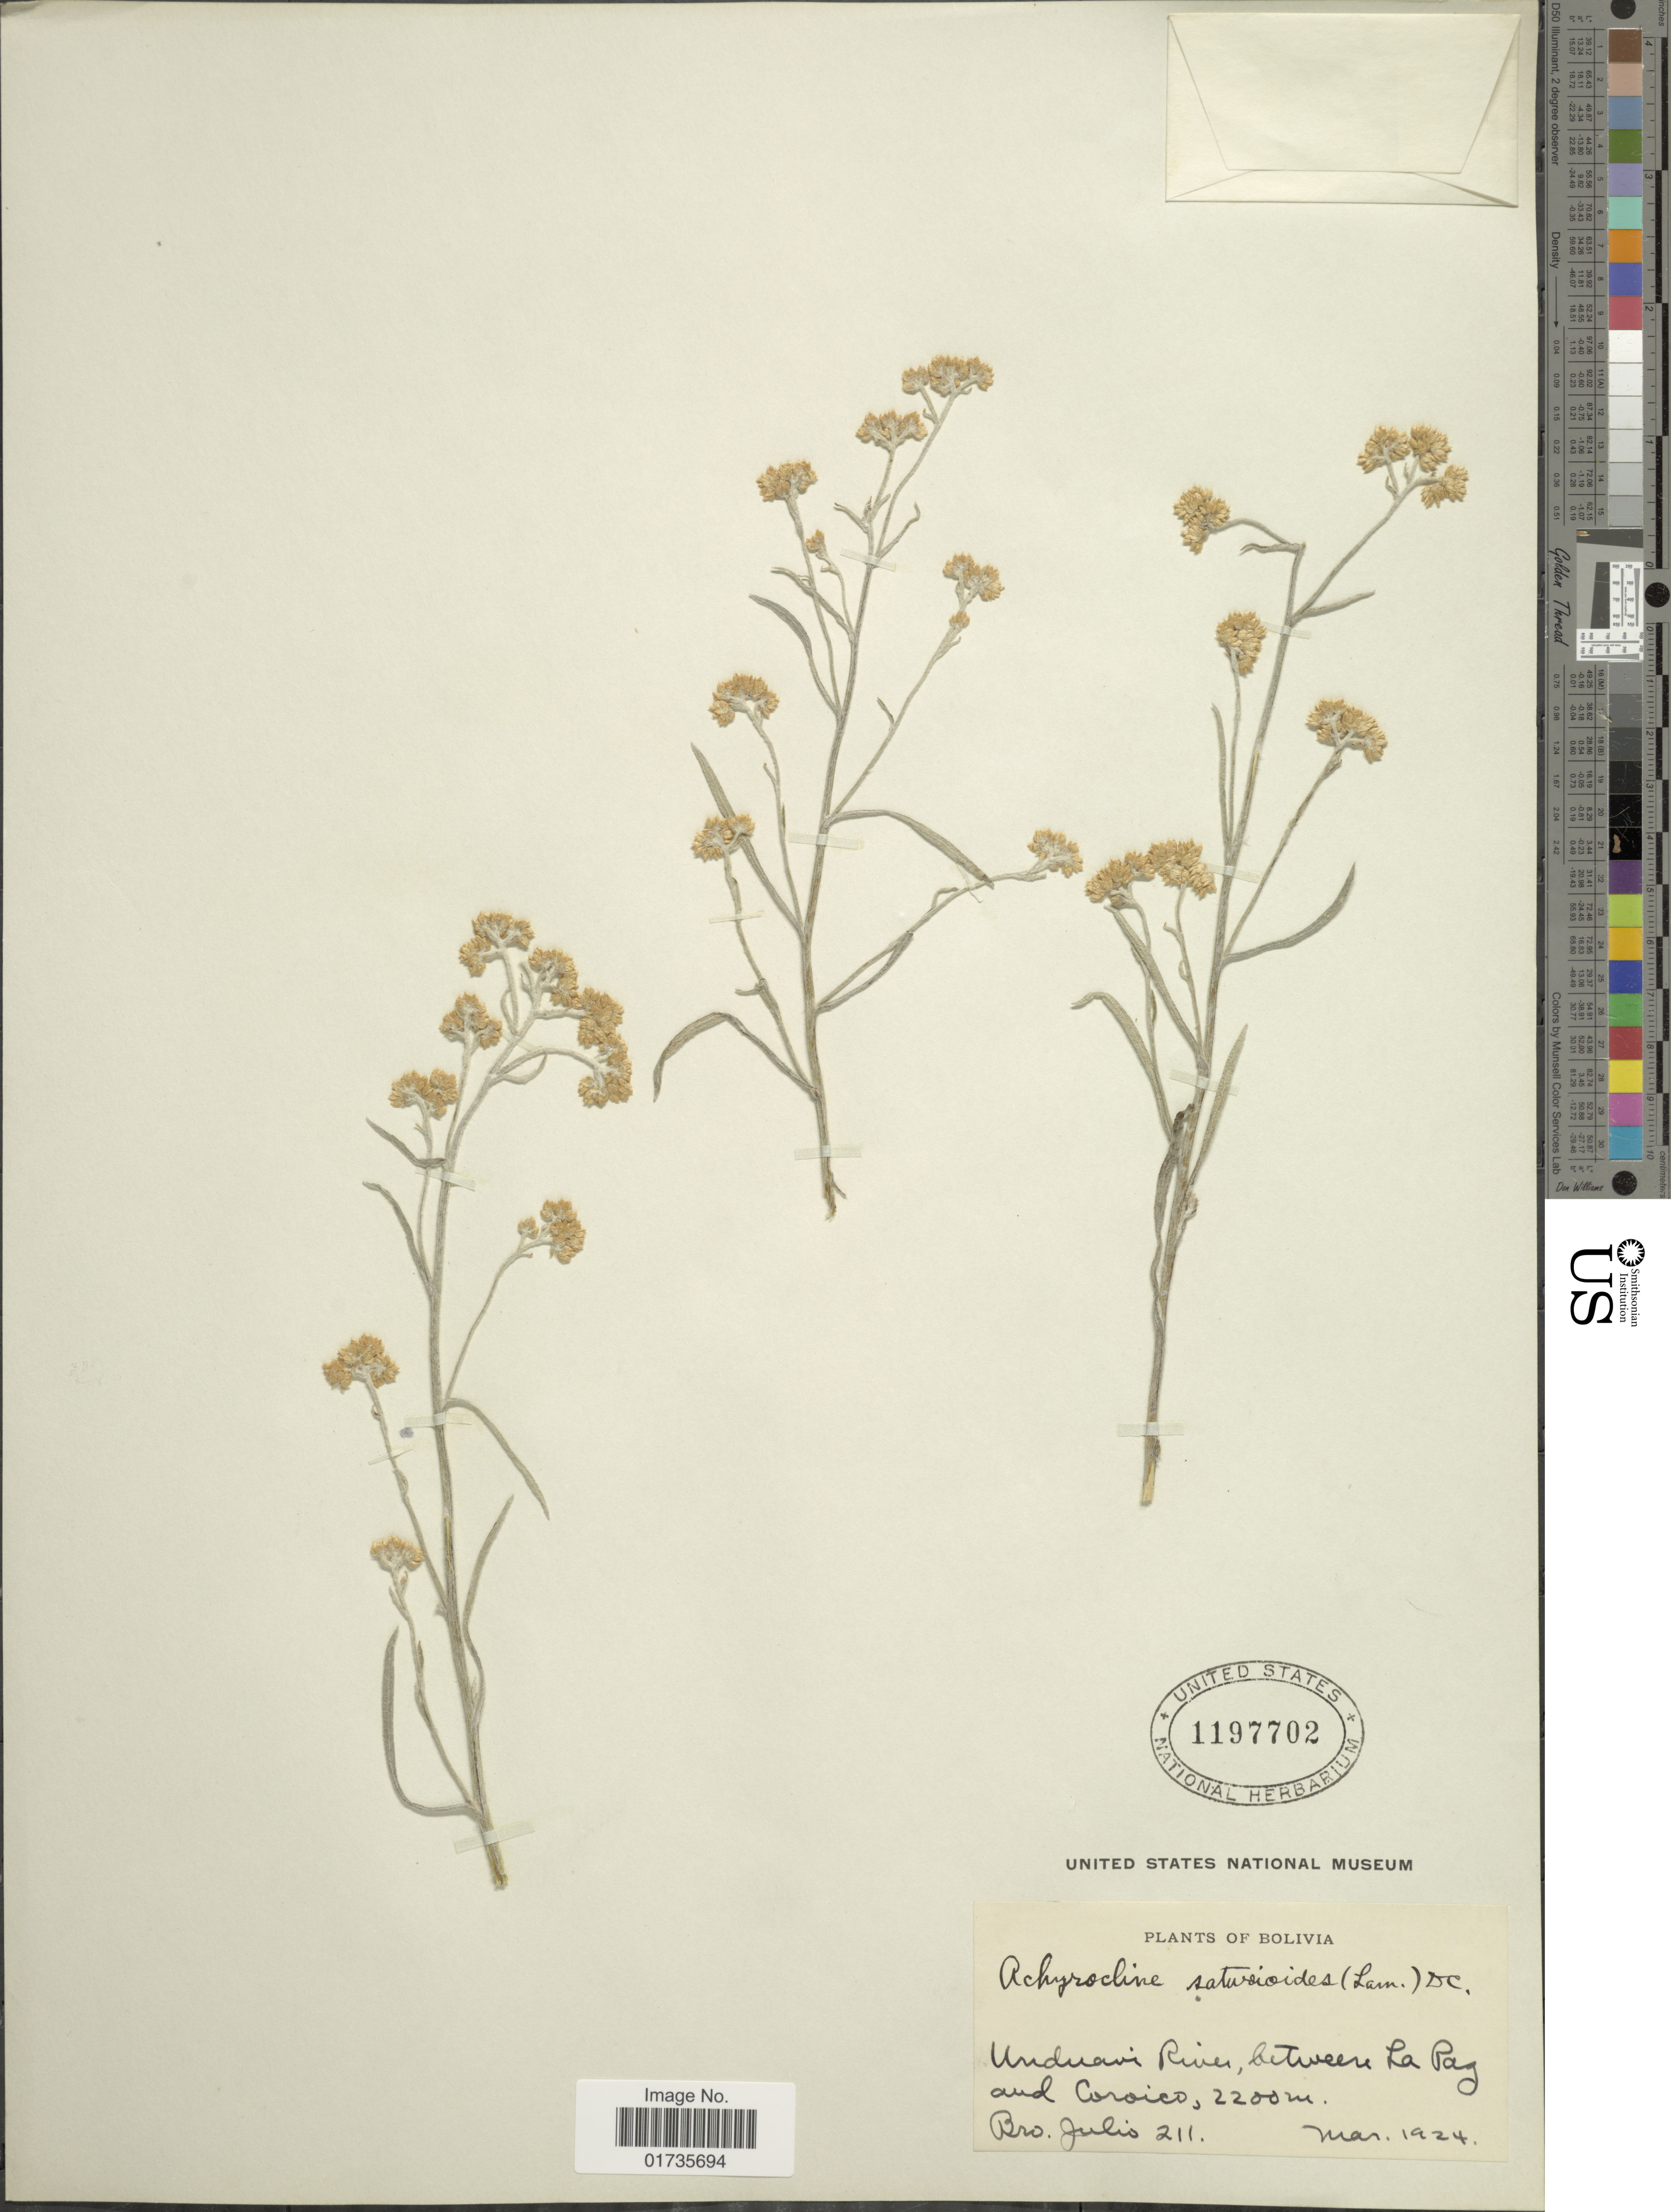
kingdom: Plantae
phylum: Tracheophyta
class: Magnoliopsida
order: Asterales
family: Asteraceae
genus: Achyrocline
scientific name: Achyrocline satureioides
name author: (Lam.) DC.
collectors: Bro. Julio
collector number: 211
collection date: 1924-03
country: Bolivia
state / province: La Paz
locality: Unduavi Priver, between La Paz and Coroico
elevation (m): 2200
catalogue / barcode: US 1197702